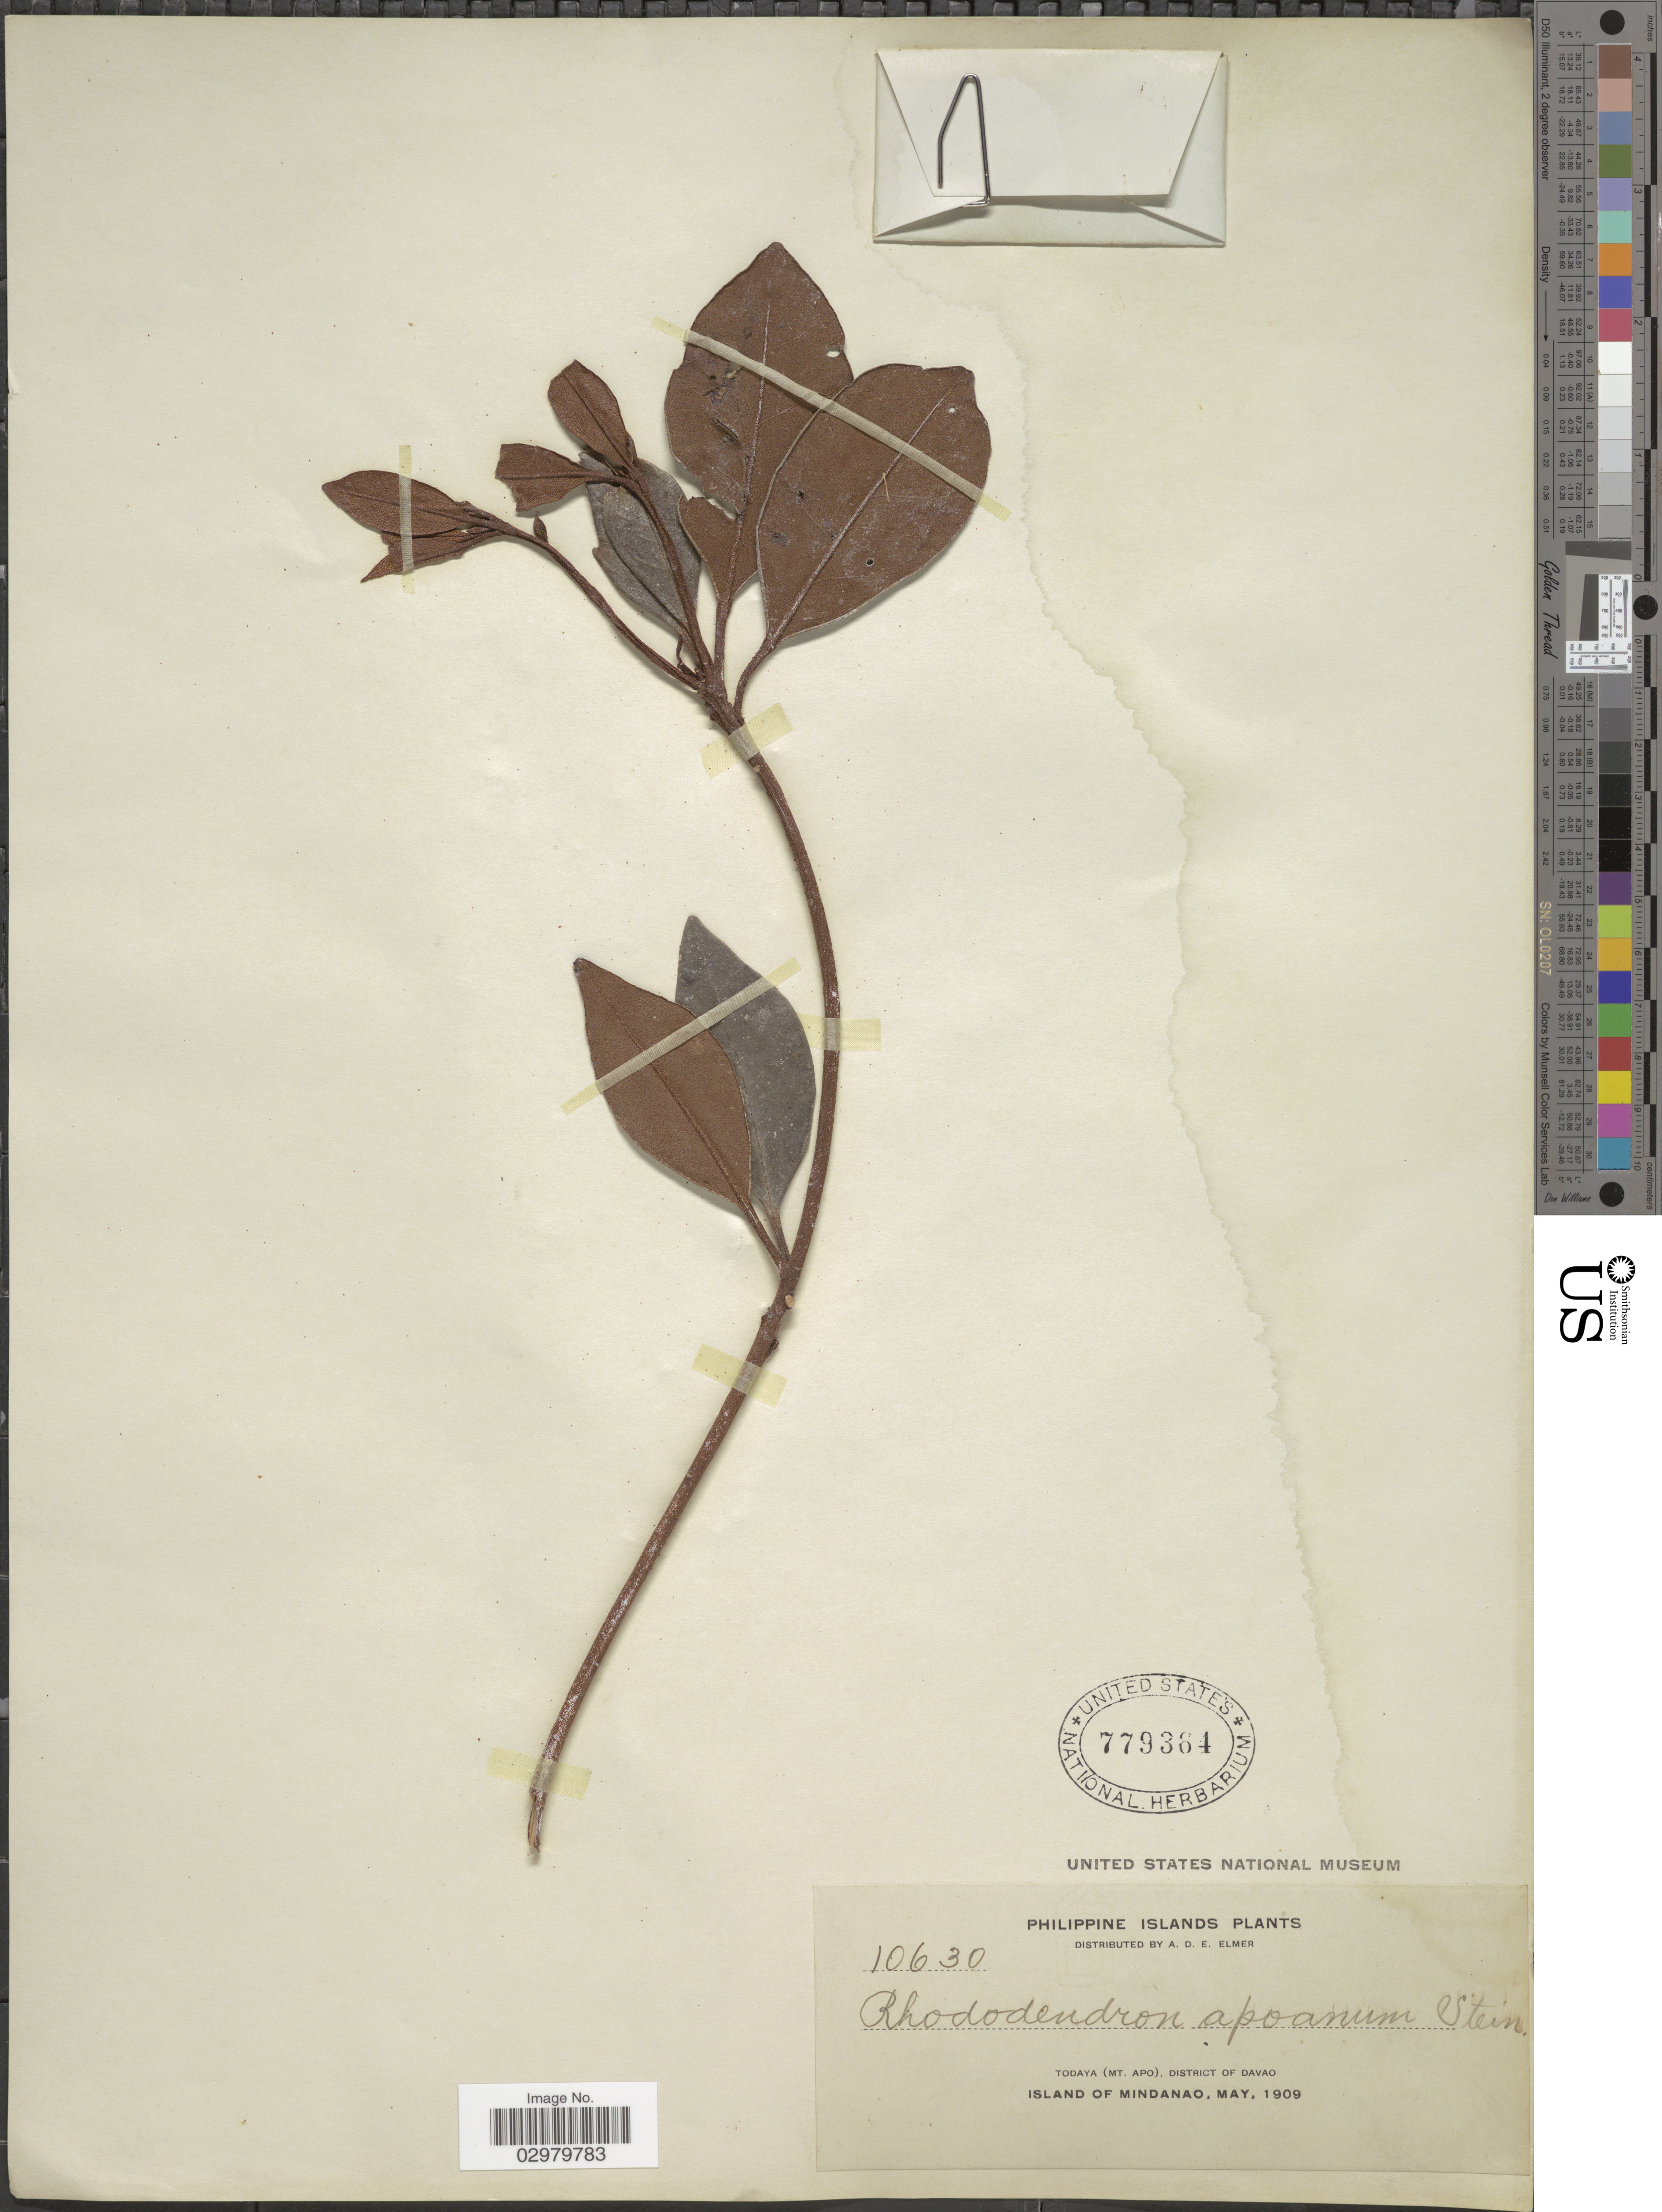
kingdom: Plantae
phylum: Tracheophyta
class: Magnoliopsida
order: Ericales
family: Ericaceae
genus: Rhododendron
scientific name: Rhododendron apoanum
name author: Stein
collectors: A. D. E. Elmer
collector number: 10630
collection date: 1909-05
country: Philippines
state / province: Davao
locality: Philippine Islands. Todaya (Mt. Apo), District of Davao. Island of Mindanao.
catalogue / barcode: US 779364